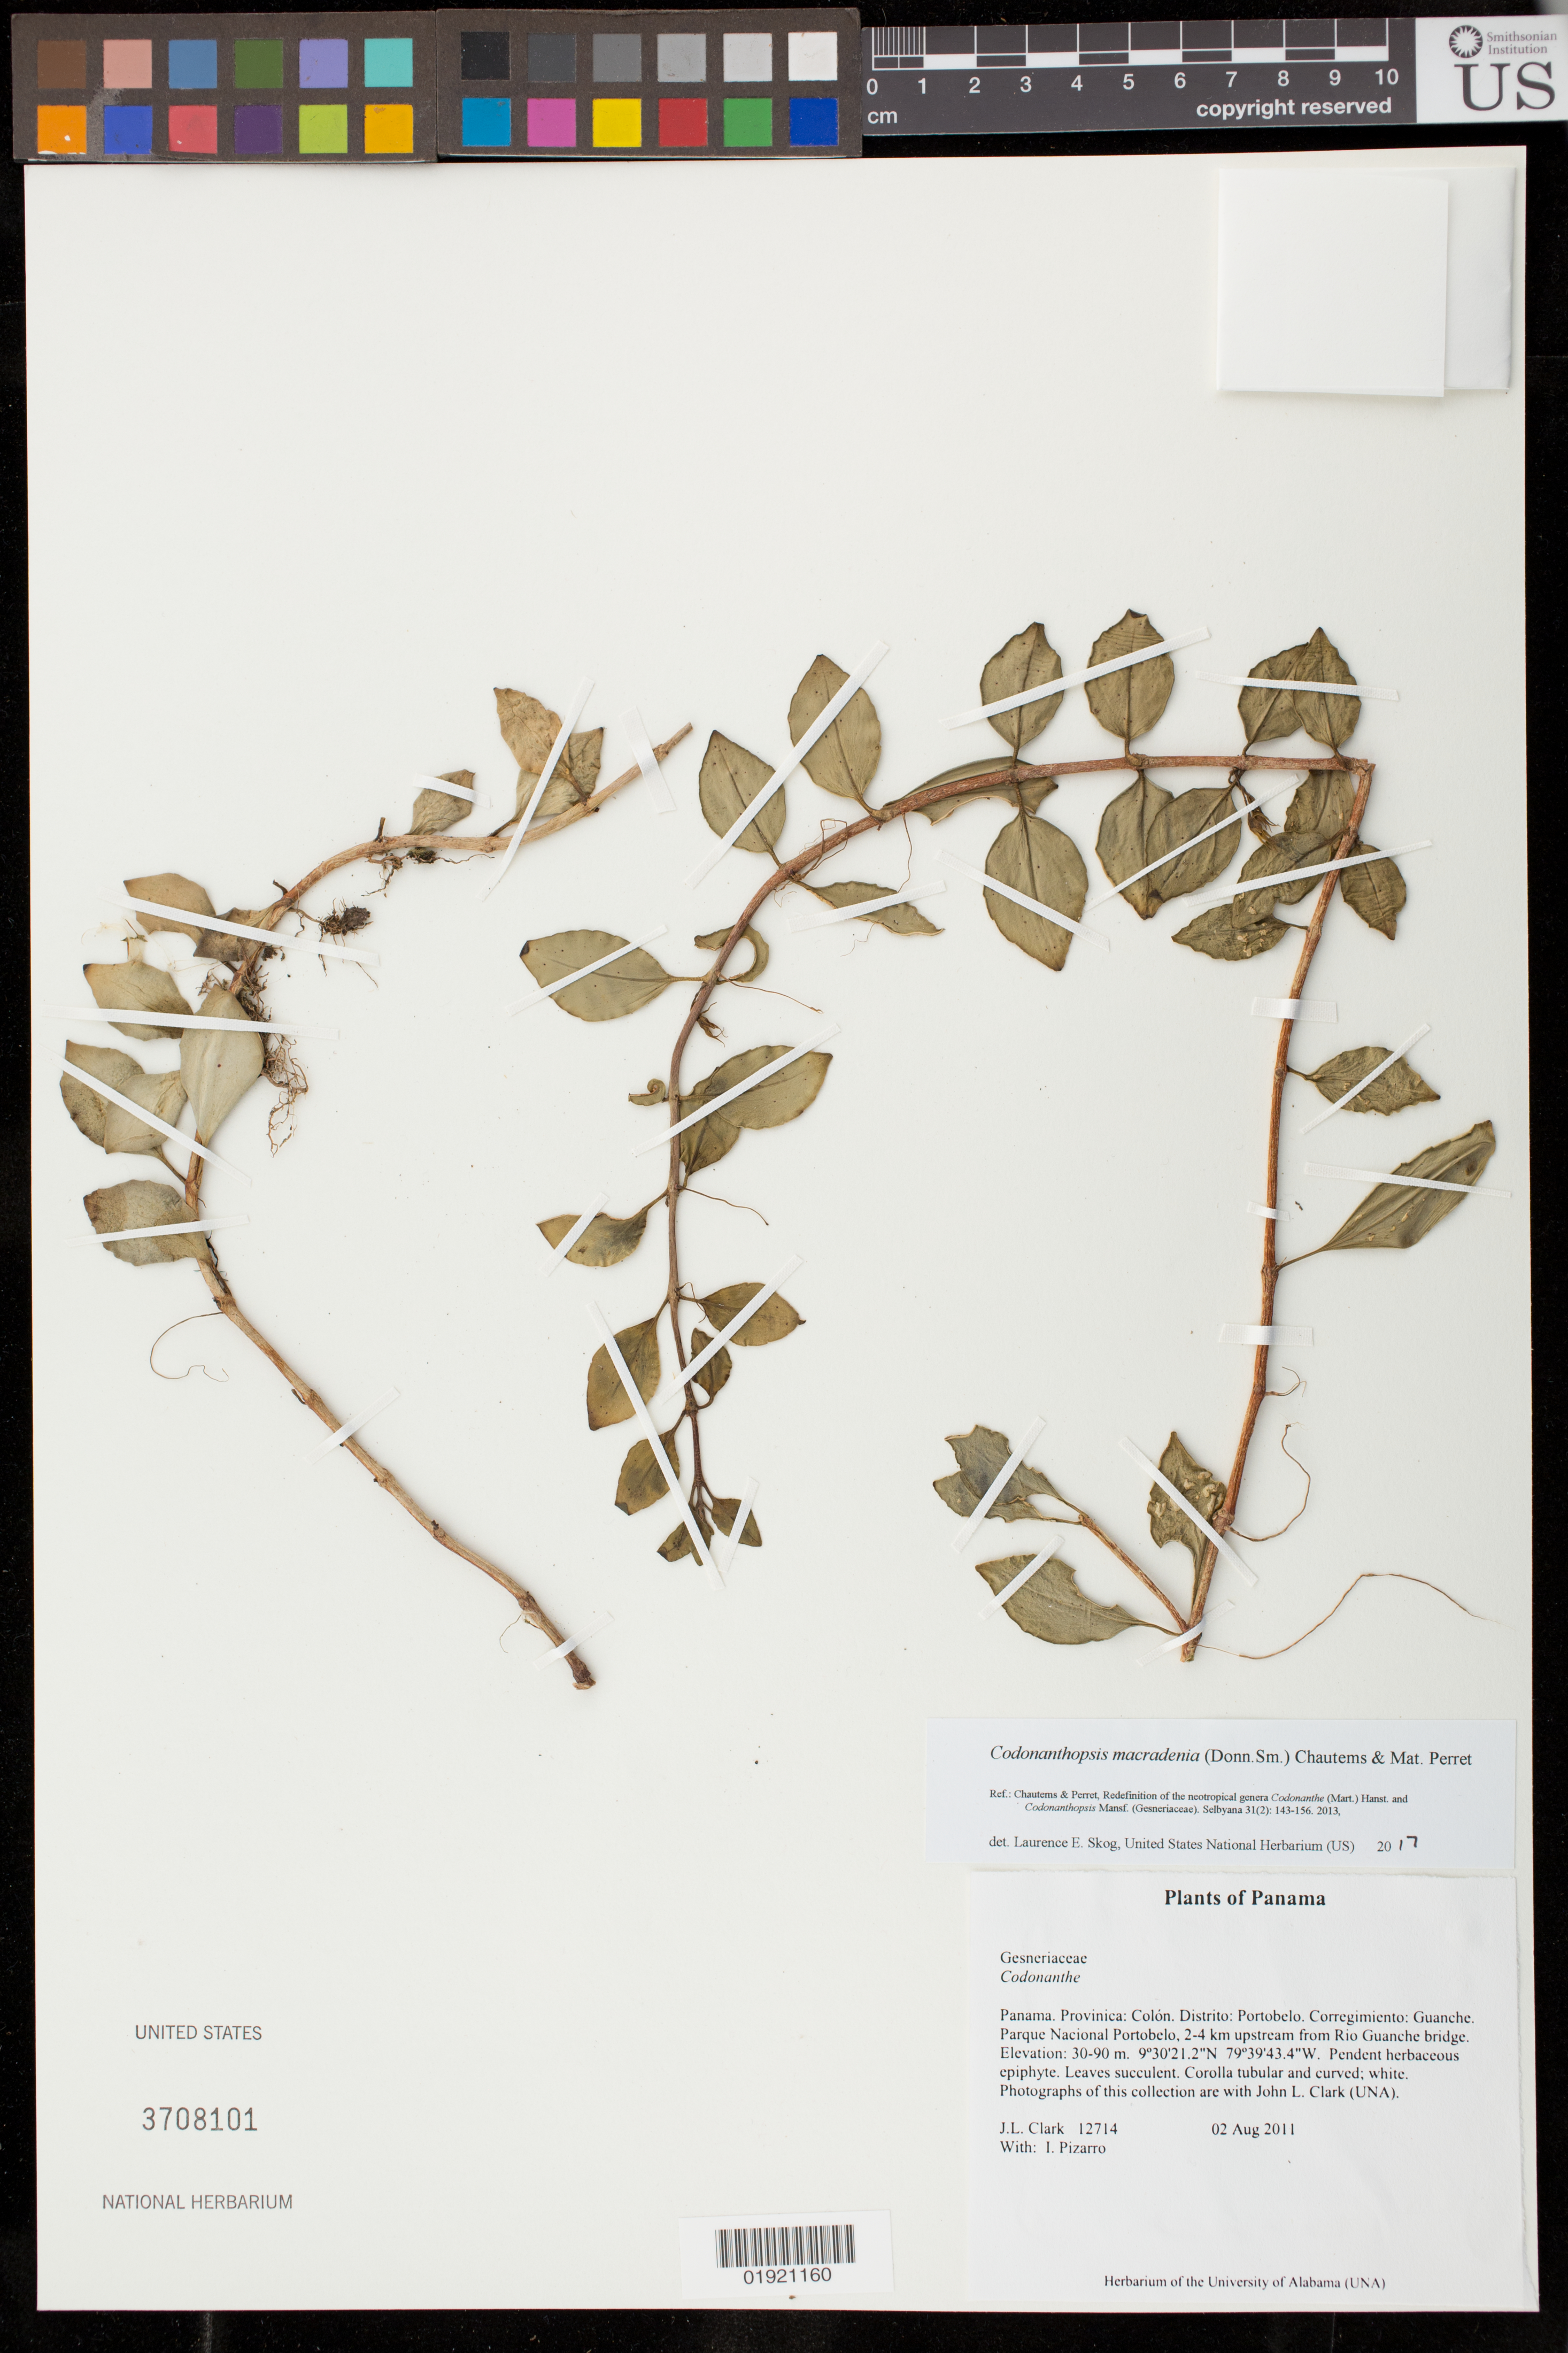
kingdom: Plantae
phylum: Tracheophyta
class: Magnoliopsida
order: Lamiales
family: Gesneriaceae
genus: Codonanthopsis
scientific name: Codonanthopsis macradenia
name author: (Donn. Sm.) Chautems & Mat.Perret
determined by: Skog, Laurence E.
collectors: J. L. Clark & I. Pizarro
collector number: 12714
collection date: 2011-08-02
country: Panama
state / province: Colón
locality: Distrito: Portobelo. Corregimiento: Guanche. Parque Nacional Portobelo, 2-4 km upstream from Rio Guanche bridge.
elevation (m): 30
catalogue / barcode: US 3708101